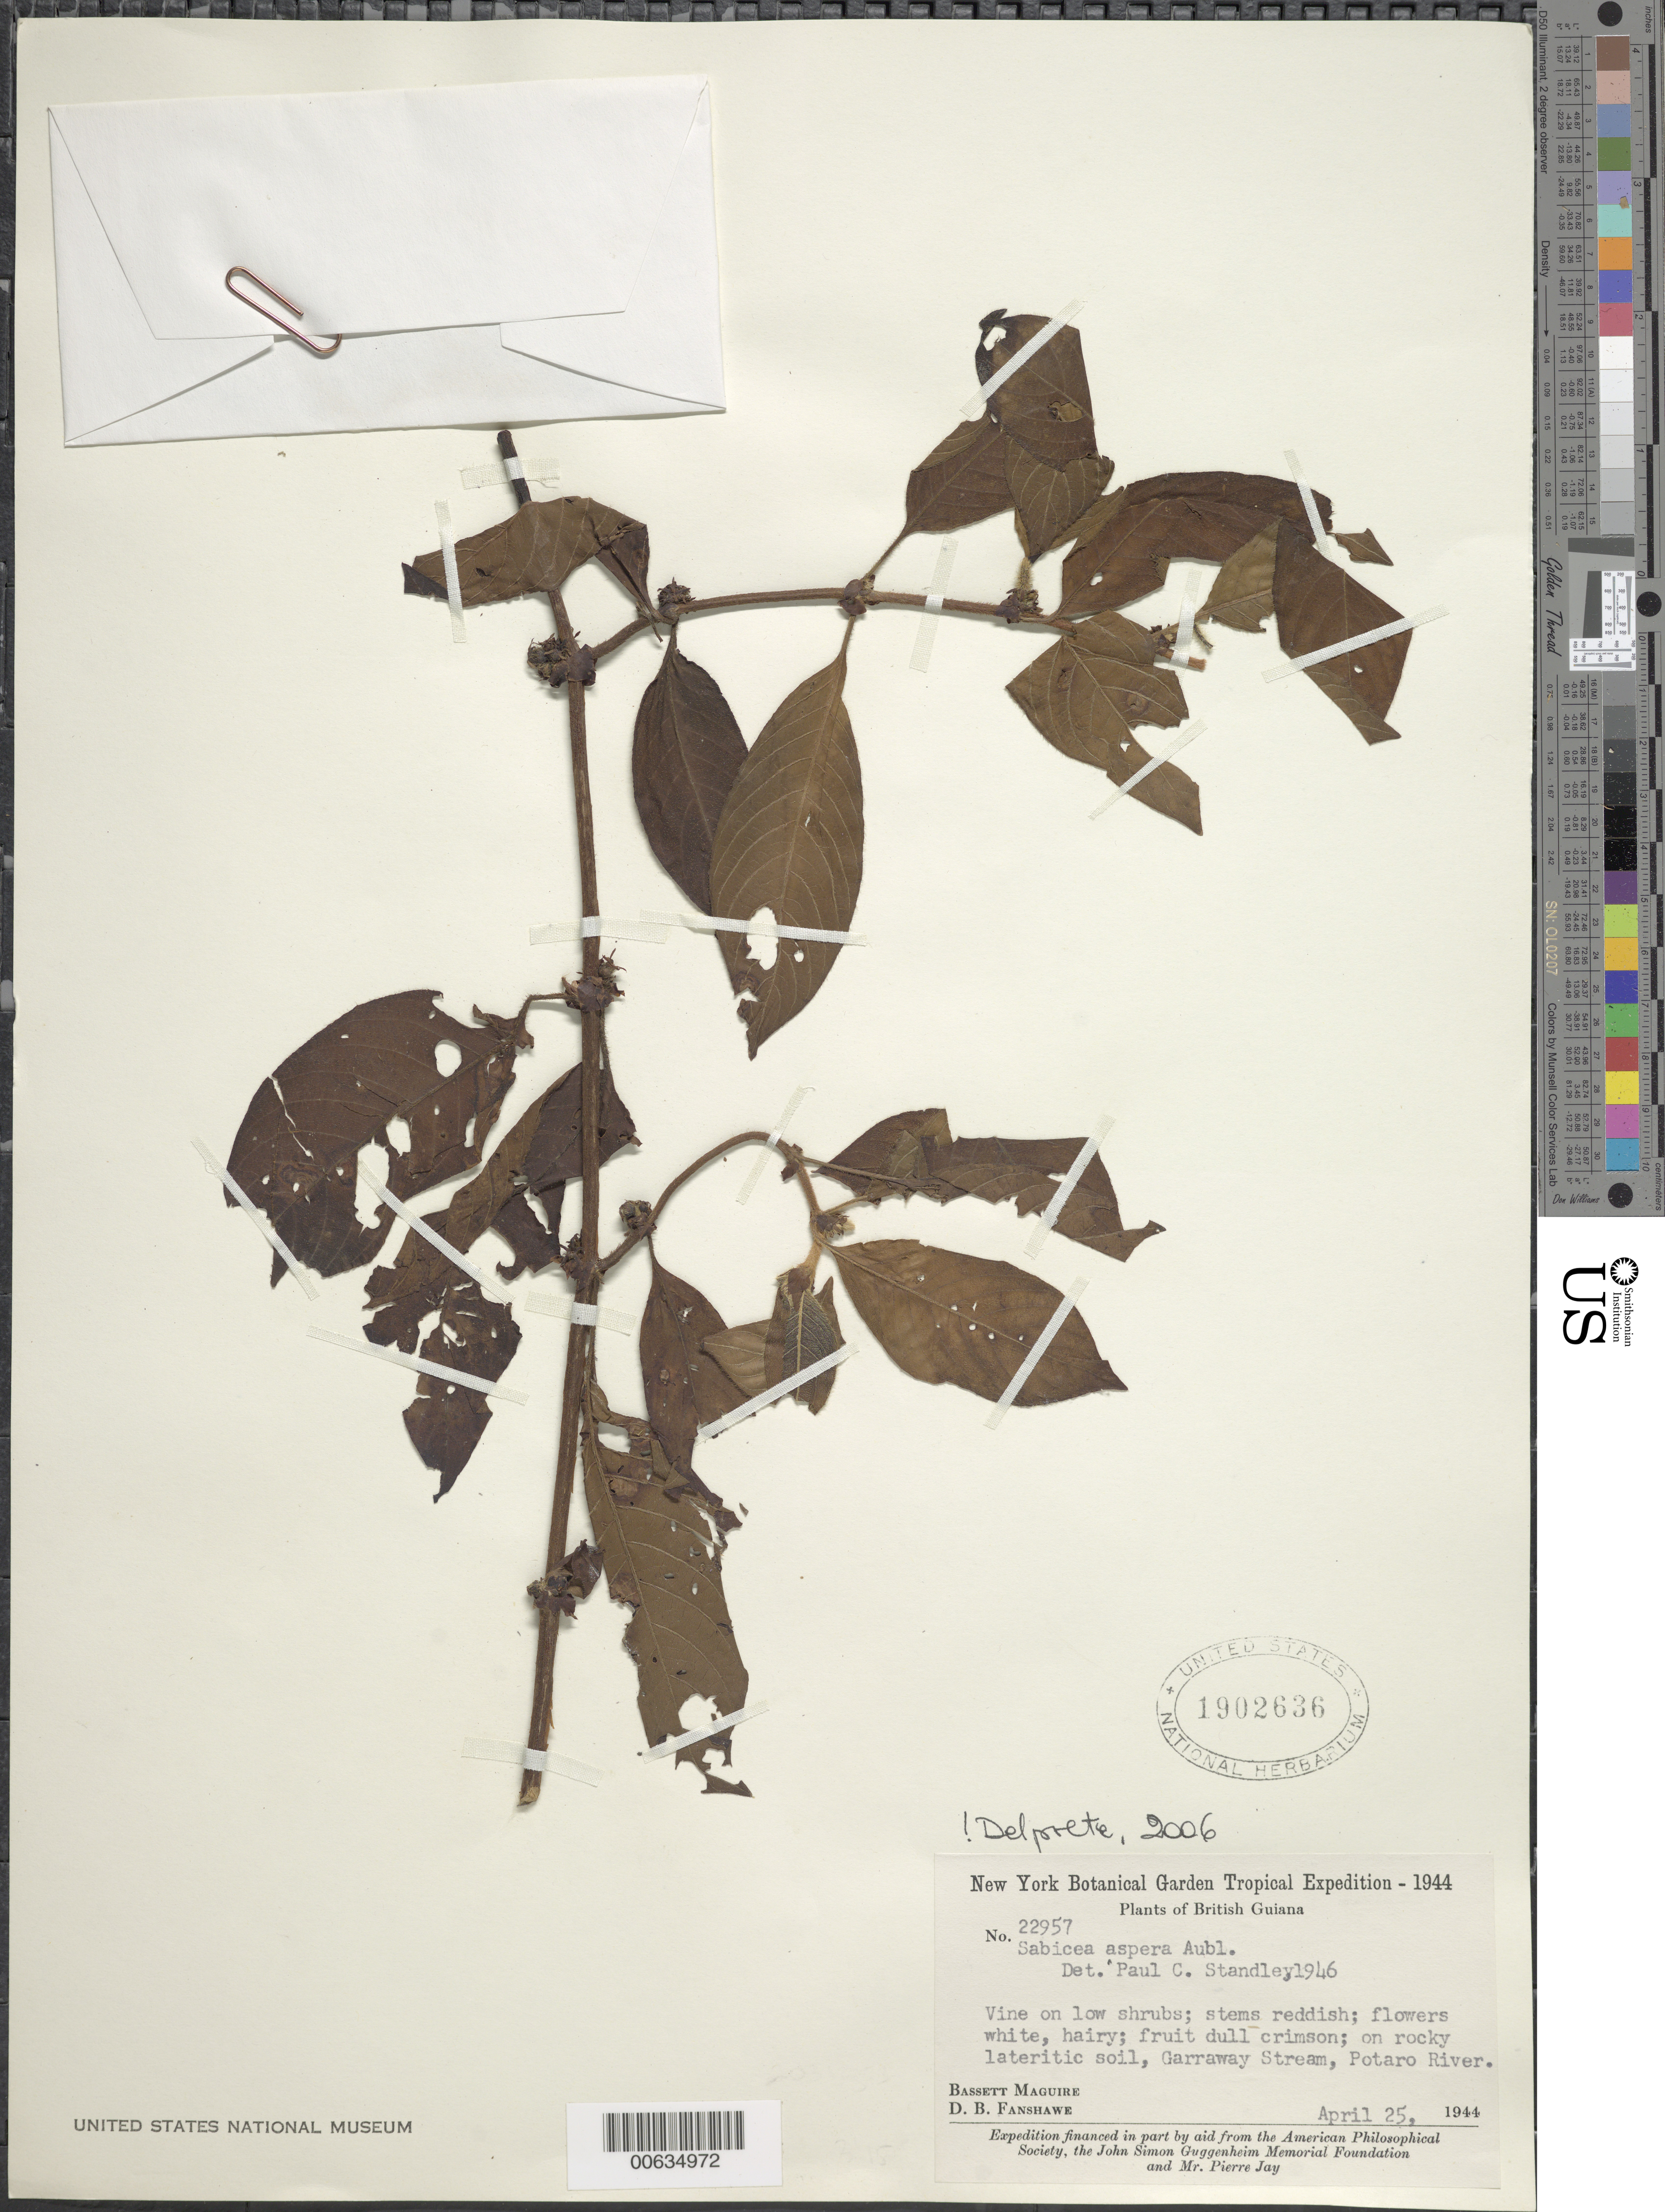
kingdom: Plantae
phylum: Tracheophyta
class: Magnoliopsida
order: Gentianales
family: Rubiaceae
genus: Sabicea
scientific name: Sabicea aspera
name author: Aubl.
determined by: Delprete, P. G., Herb. de Guyane Cay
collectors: B. Maguire & D. B. Fanshawe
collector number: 22957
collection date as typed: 25-Apr-44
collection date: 1944-04-25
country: Guyana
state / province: Potaro-Siparuni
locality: Garraway Stream, Potaro River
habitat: Rocky lateritic soil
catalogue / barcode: US 1902636